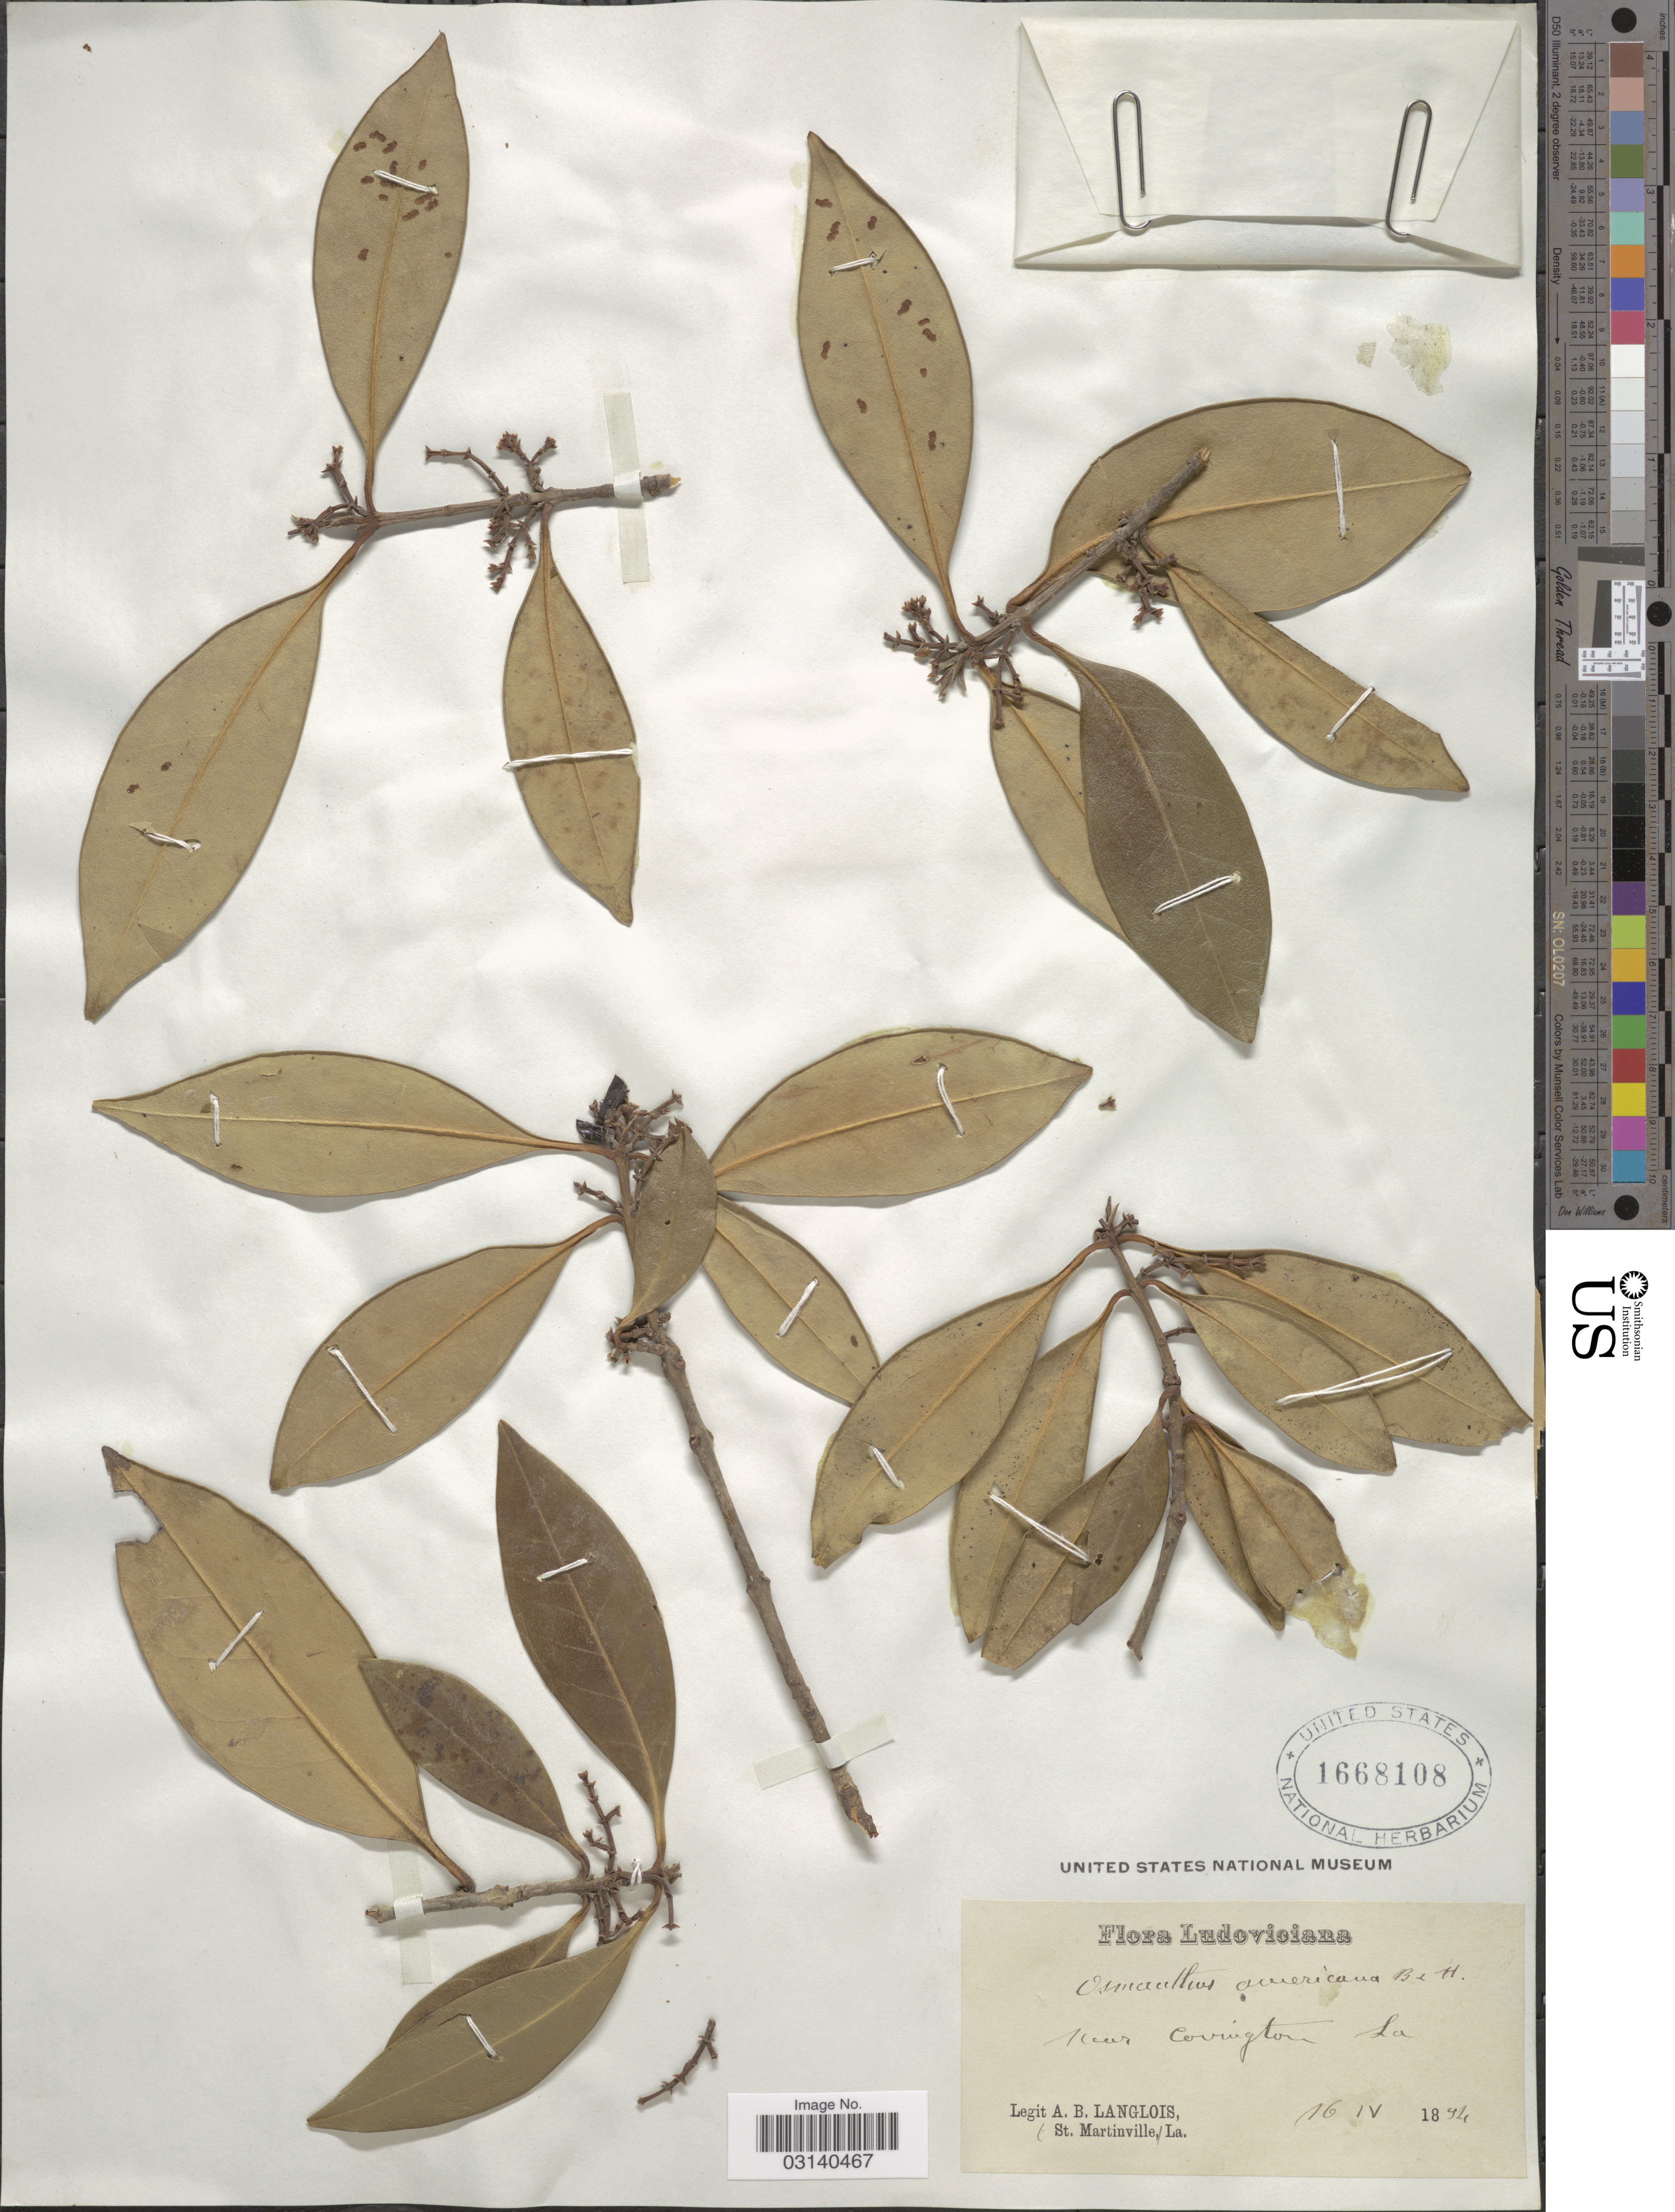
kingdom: Plantae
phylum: Tracheophyta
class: Magnoliopsida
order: Lamiales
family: Oleaceae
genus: Osmanthus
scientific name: Osmanthus americanus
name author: (L.) A. Gray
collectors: A. Langlois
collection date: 1894-04-16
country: United States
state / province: Louisiana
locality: Near Covington, La.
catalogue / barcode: US 1668108